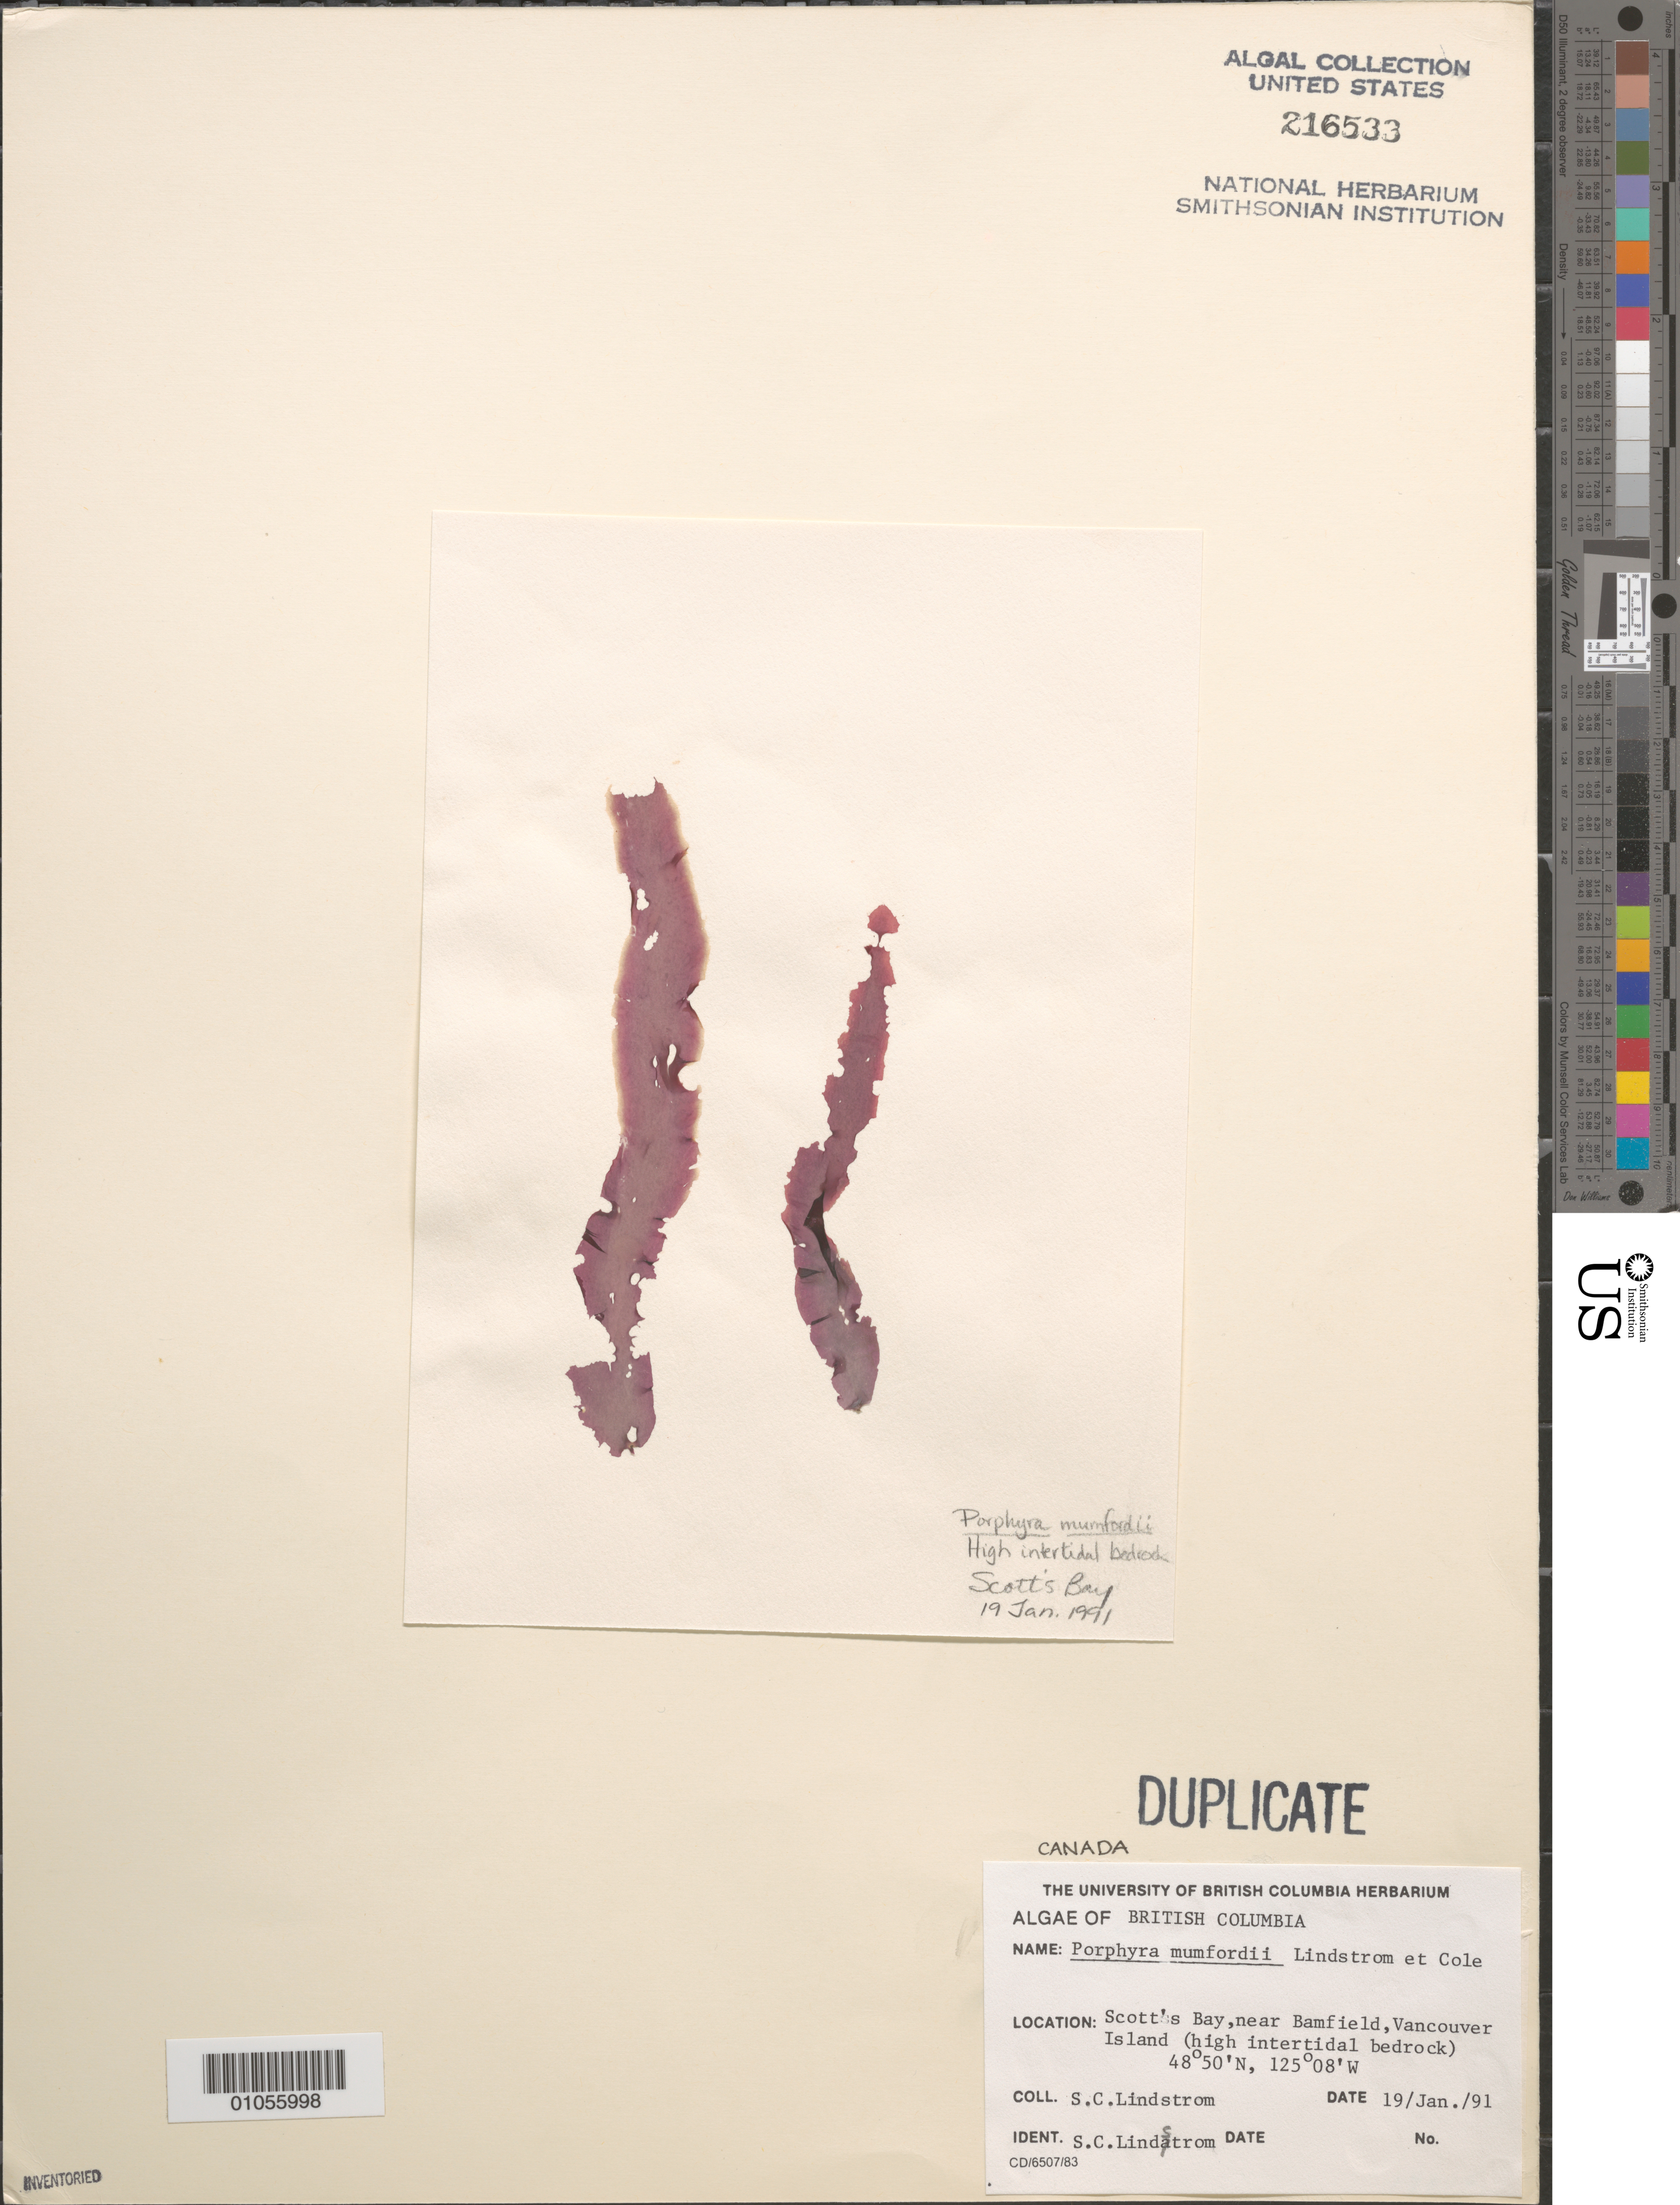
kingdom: Plantae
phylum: Rhodophyta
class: Bangiophyceae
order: Bangiales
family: Bangiaceae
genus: Porphyra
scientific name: Porphyra mumfordii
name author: S.C. Lindstrom & K.M. Cole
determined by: Lindstrom, S. C.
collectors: S. Lindstrom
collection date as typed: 19 Jan 1991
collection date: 1991-01-19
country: Canada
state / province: British Columbia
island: Vancouver Island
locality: Scott's Bay, near Bamfield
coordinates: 48 50' N, 125 08' W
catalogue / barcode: US 216533